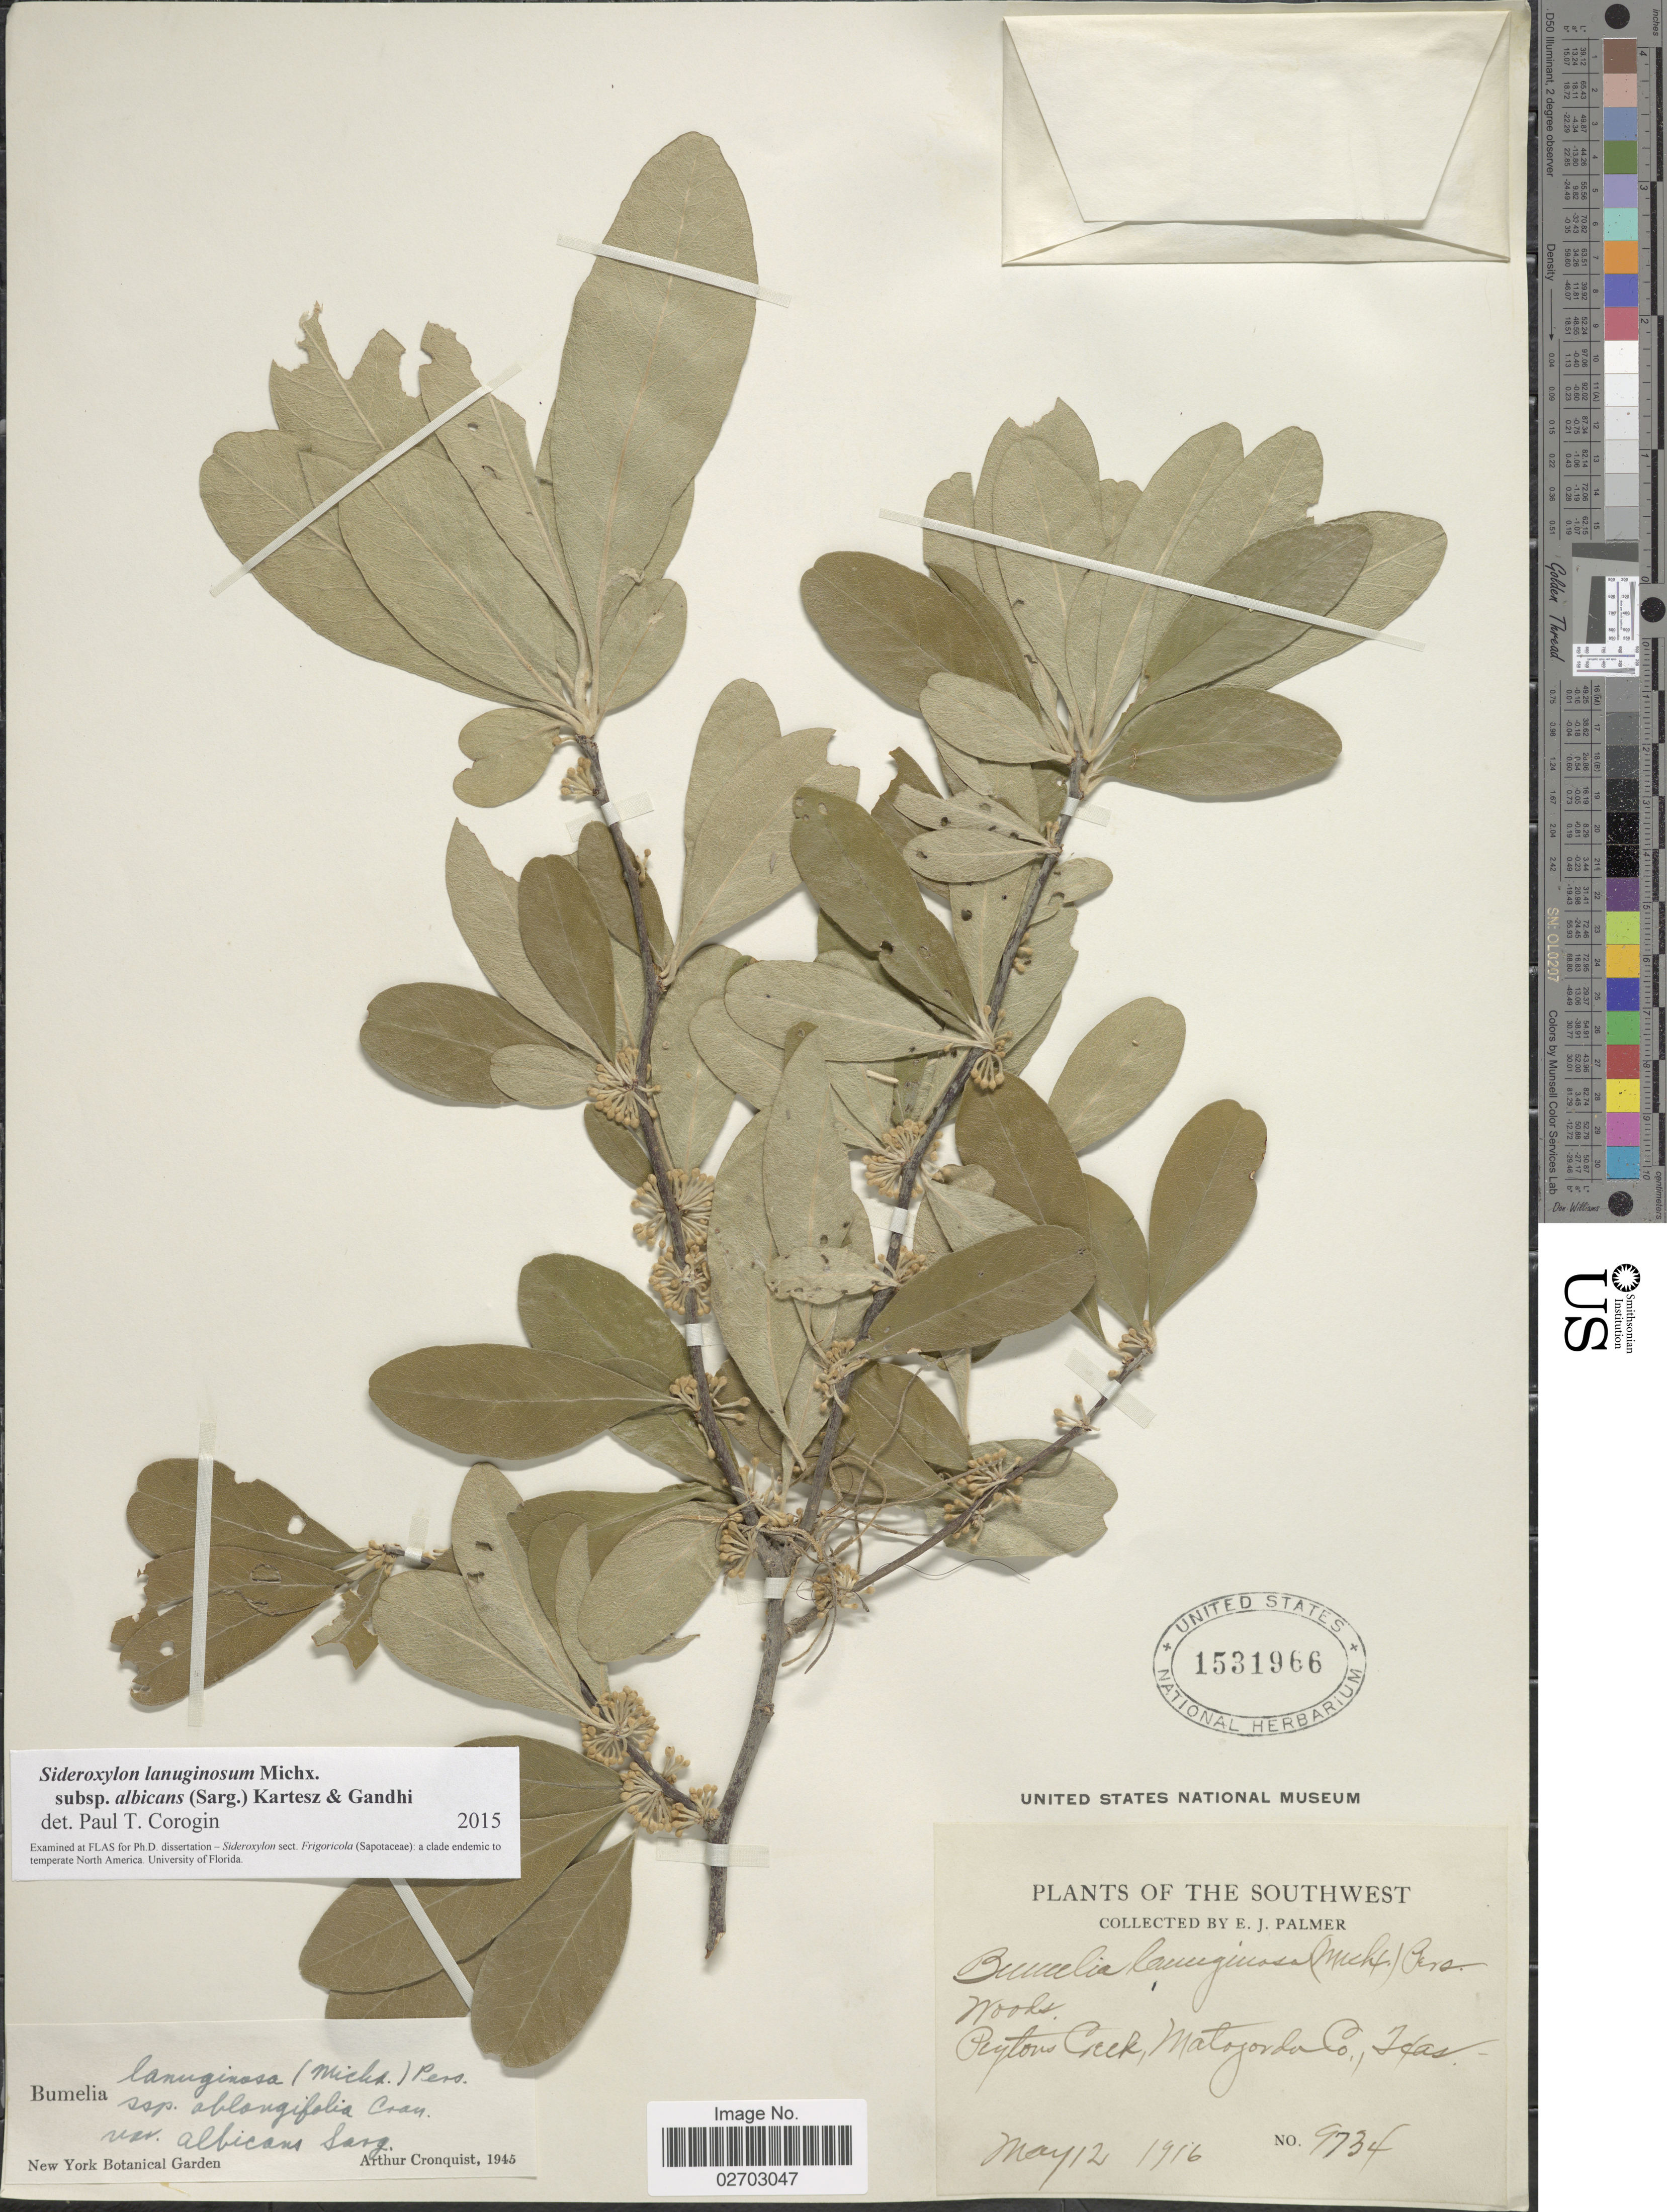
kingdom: Plantae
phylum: Tracheophyta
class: Magnoliopsida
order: Ericales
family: Sapotaceae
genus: Sideroxylon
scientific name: Sideroxylon lanuginosum subsp. albicans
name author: (Sarg.) Kartesz & Gandhi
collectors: E. J. Palmer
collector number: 9734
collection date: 1916-05-12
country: United States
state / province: Texas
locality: Southwest, Peyton Creek, Matojorda Co.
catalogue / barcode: US 1531966